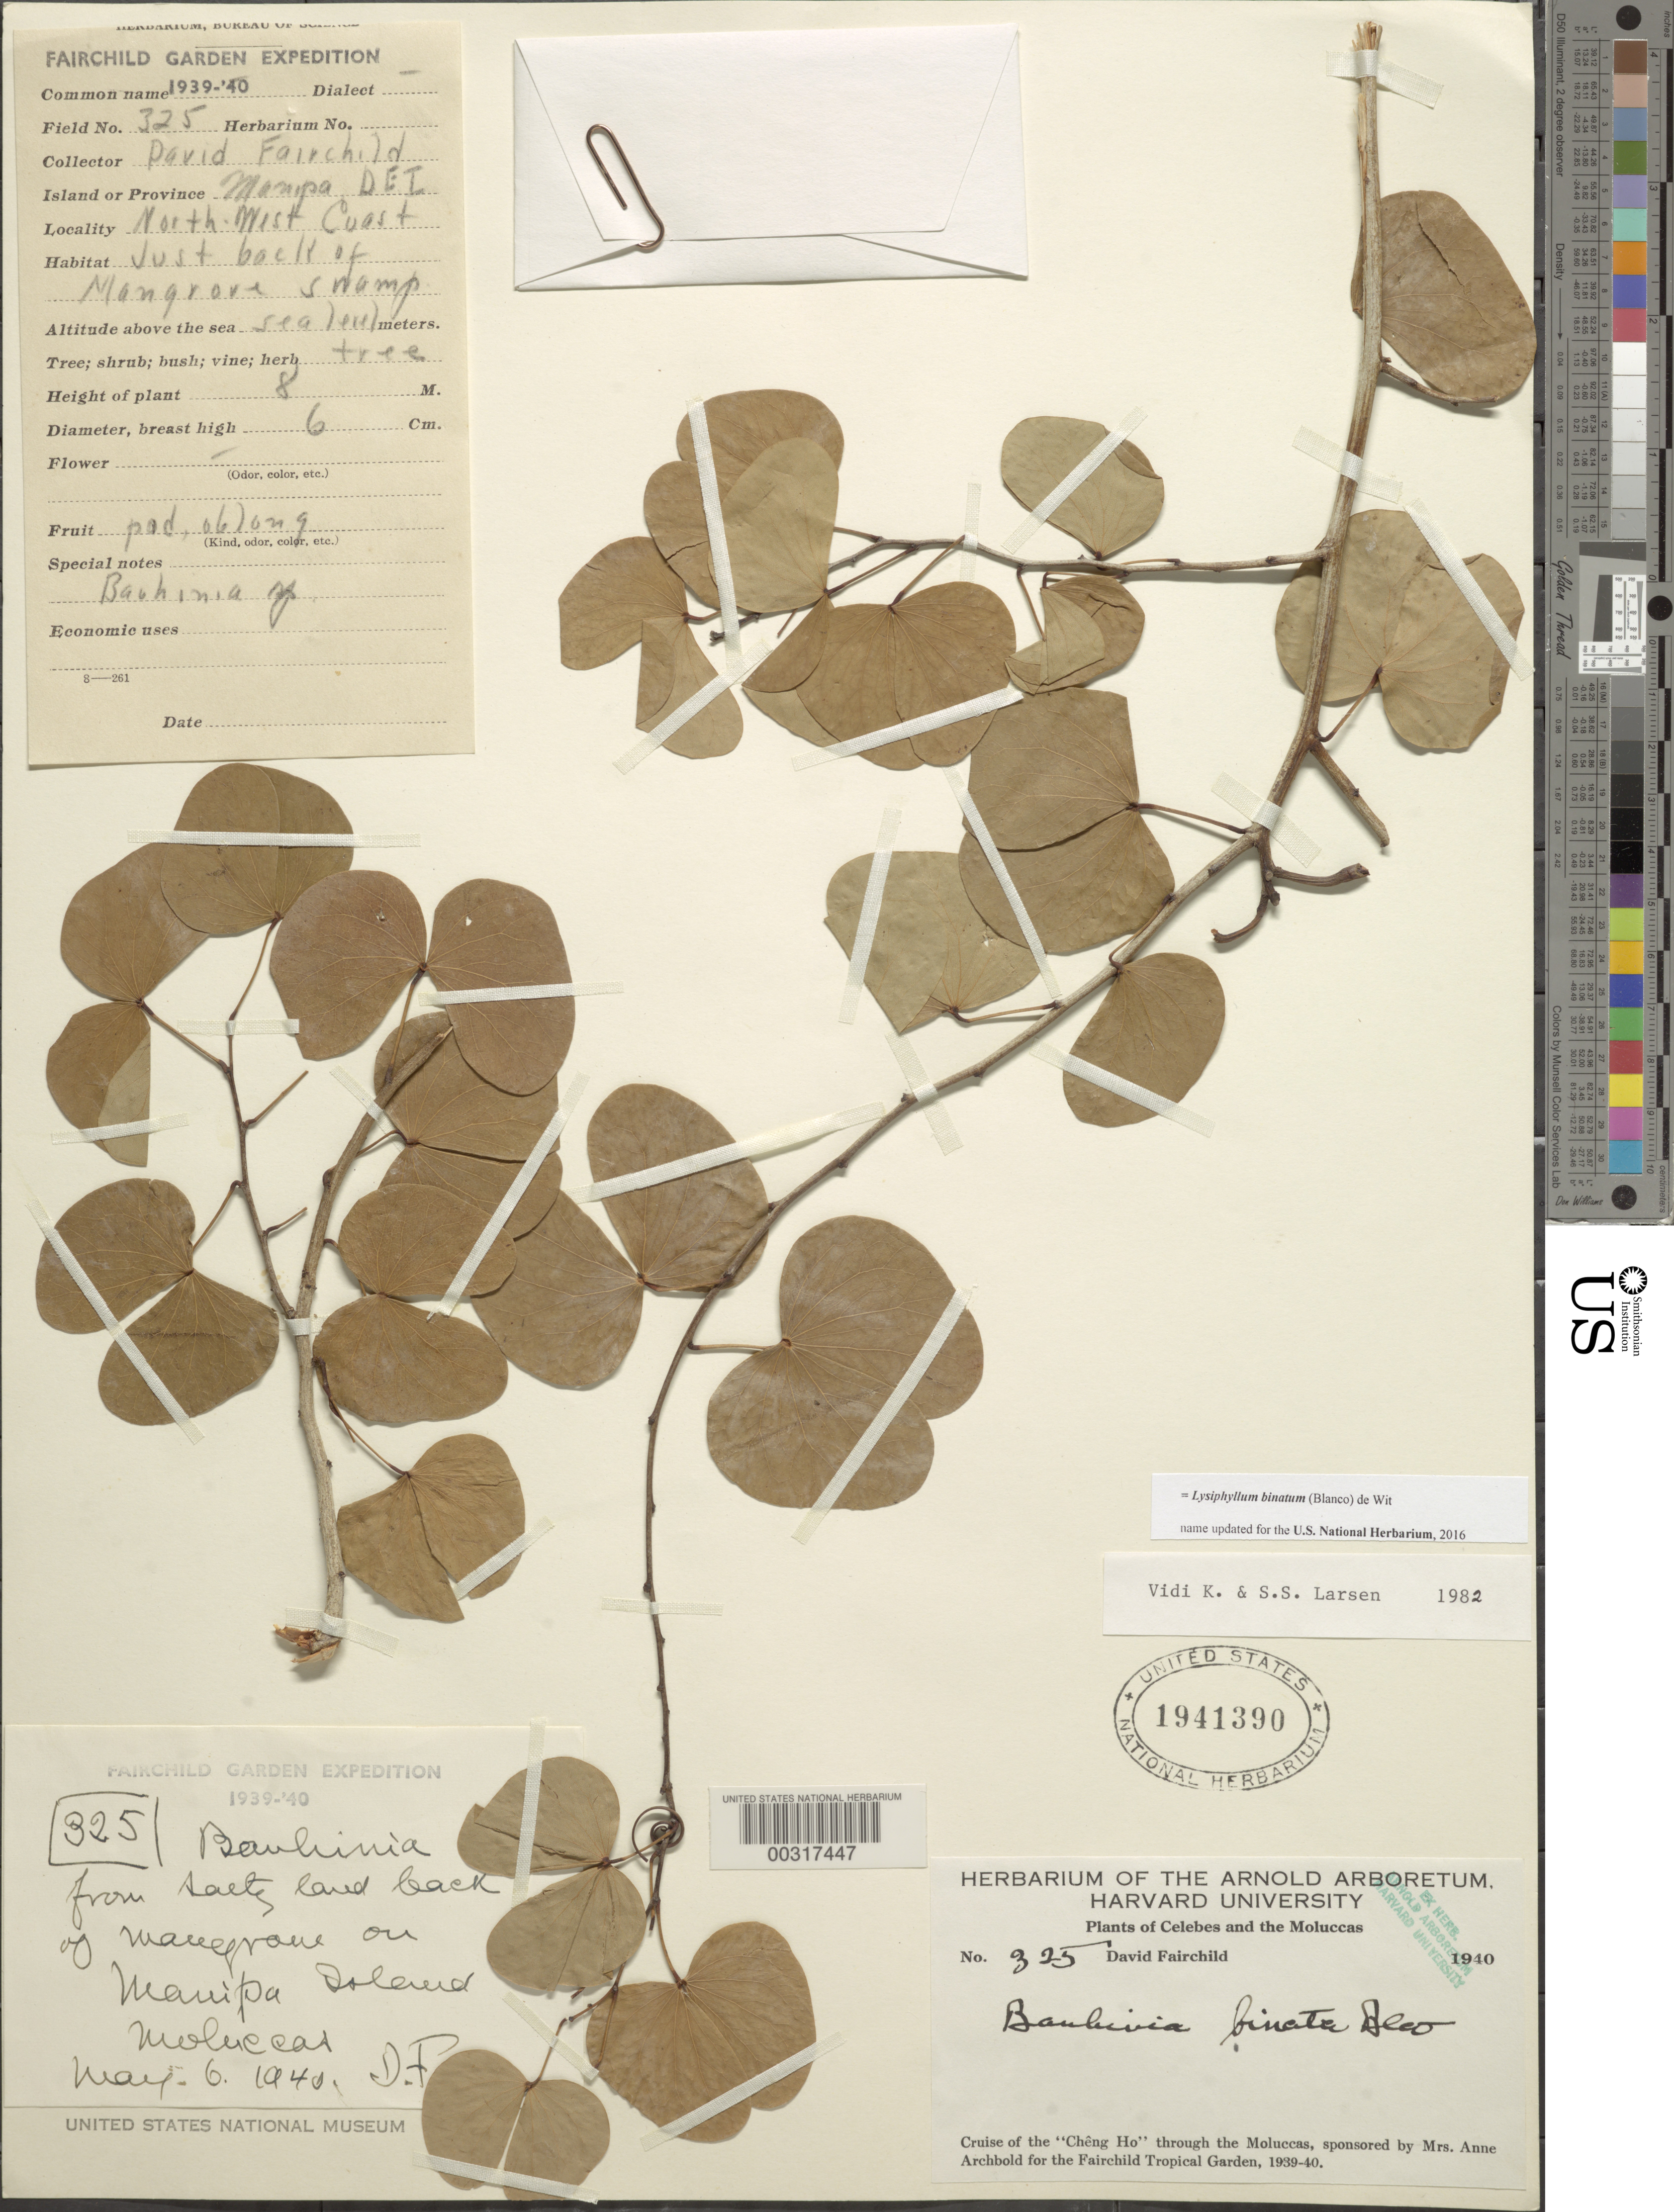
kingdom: Plantae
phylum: Tracheophyta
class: Magnoliopsida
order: Fabales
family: Fabaceae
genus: Tessmannia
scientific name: Tessmannia dewildemaniana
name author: Harms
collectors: D. Fairchild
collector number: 325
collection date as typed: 06 May 1940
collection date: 1940-05-06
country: Indonesia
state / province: Maluku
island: Manipa Island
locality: Manipa i., nw coast [Moluccas]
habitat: Salty land back of mangrove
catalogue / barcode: US 1941390